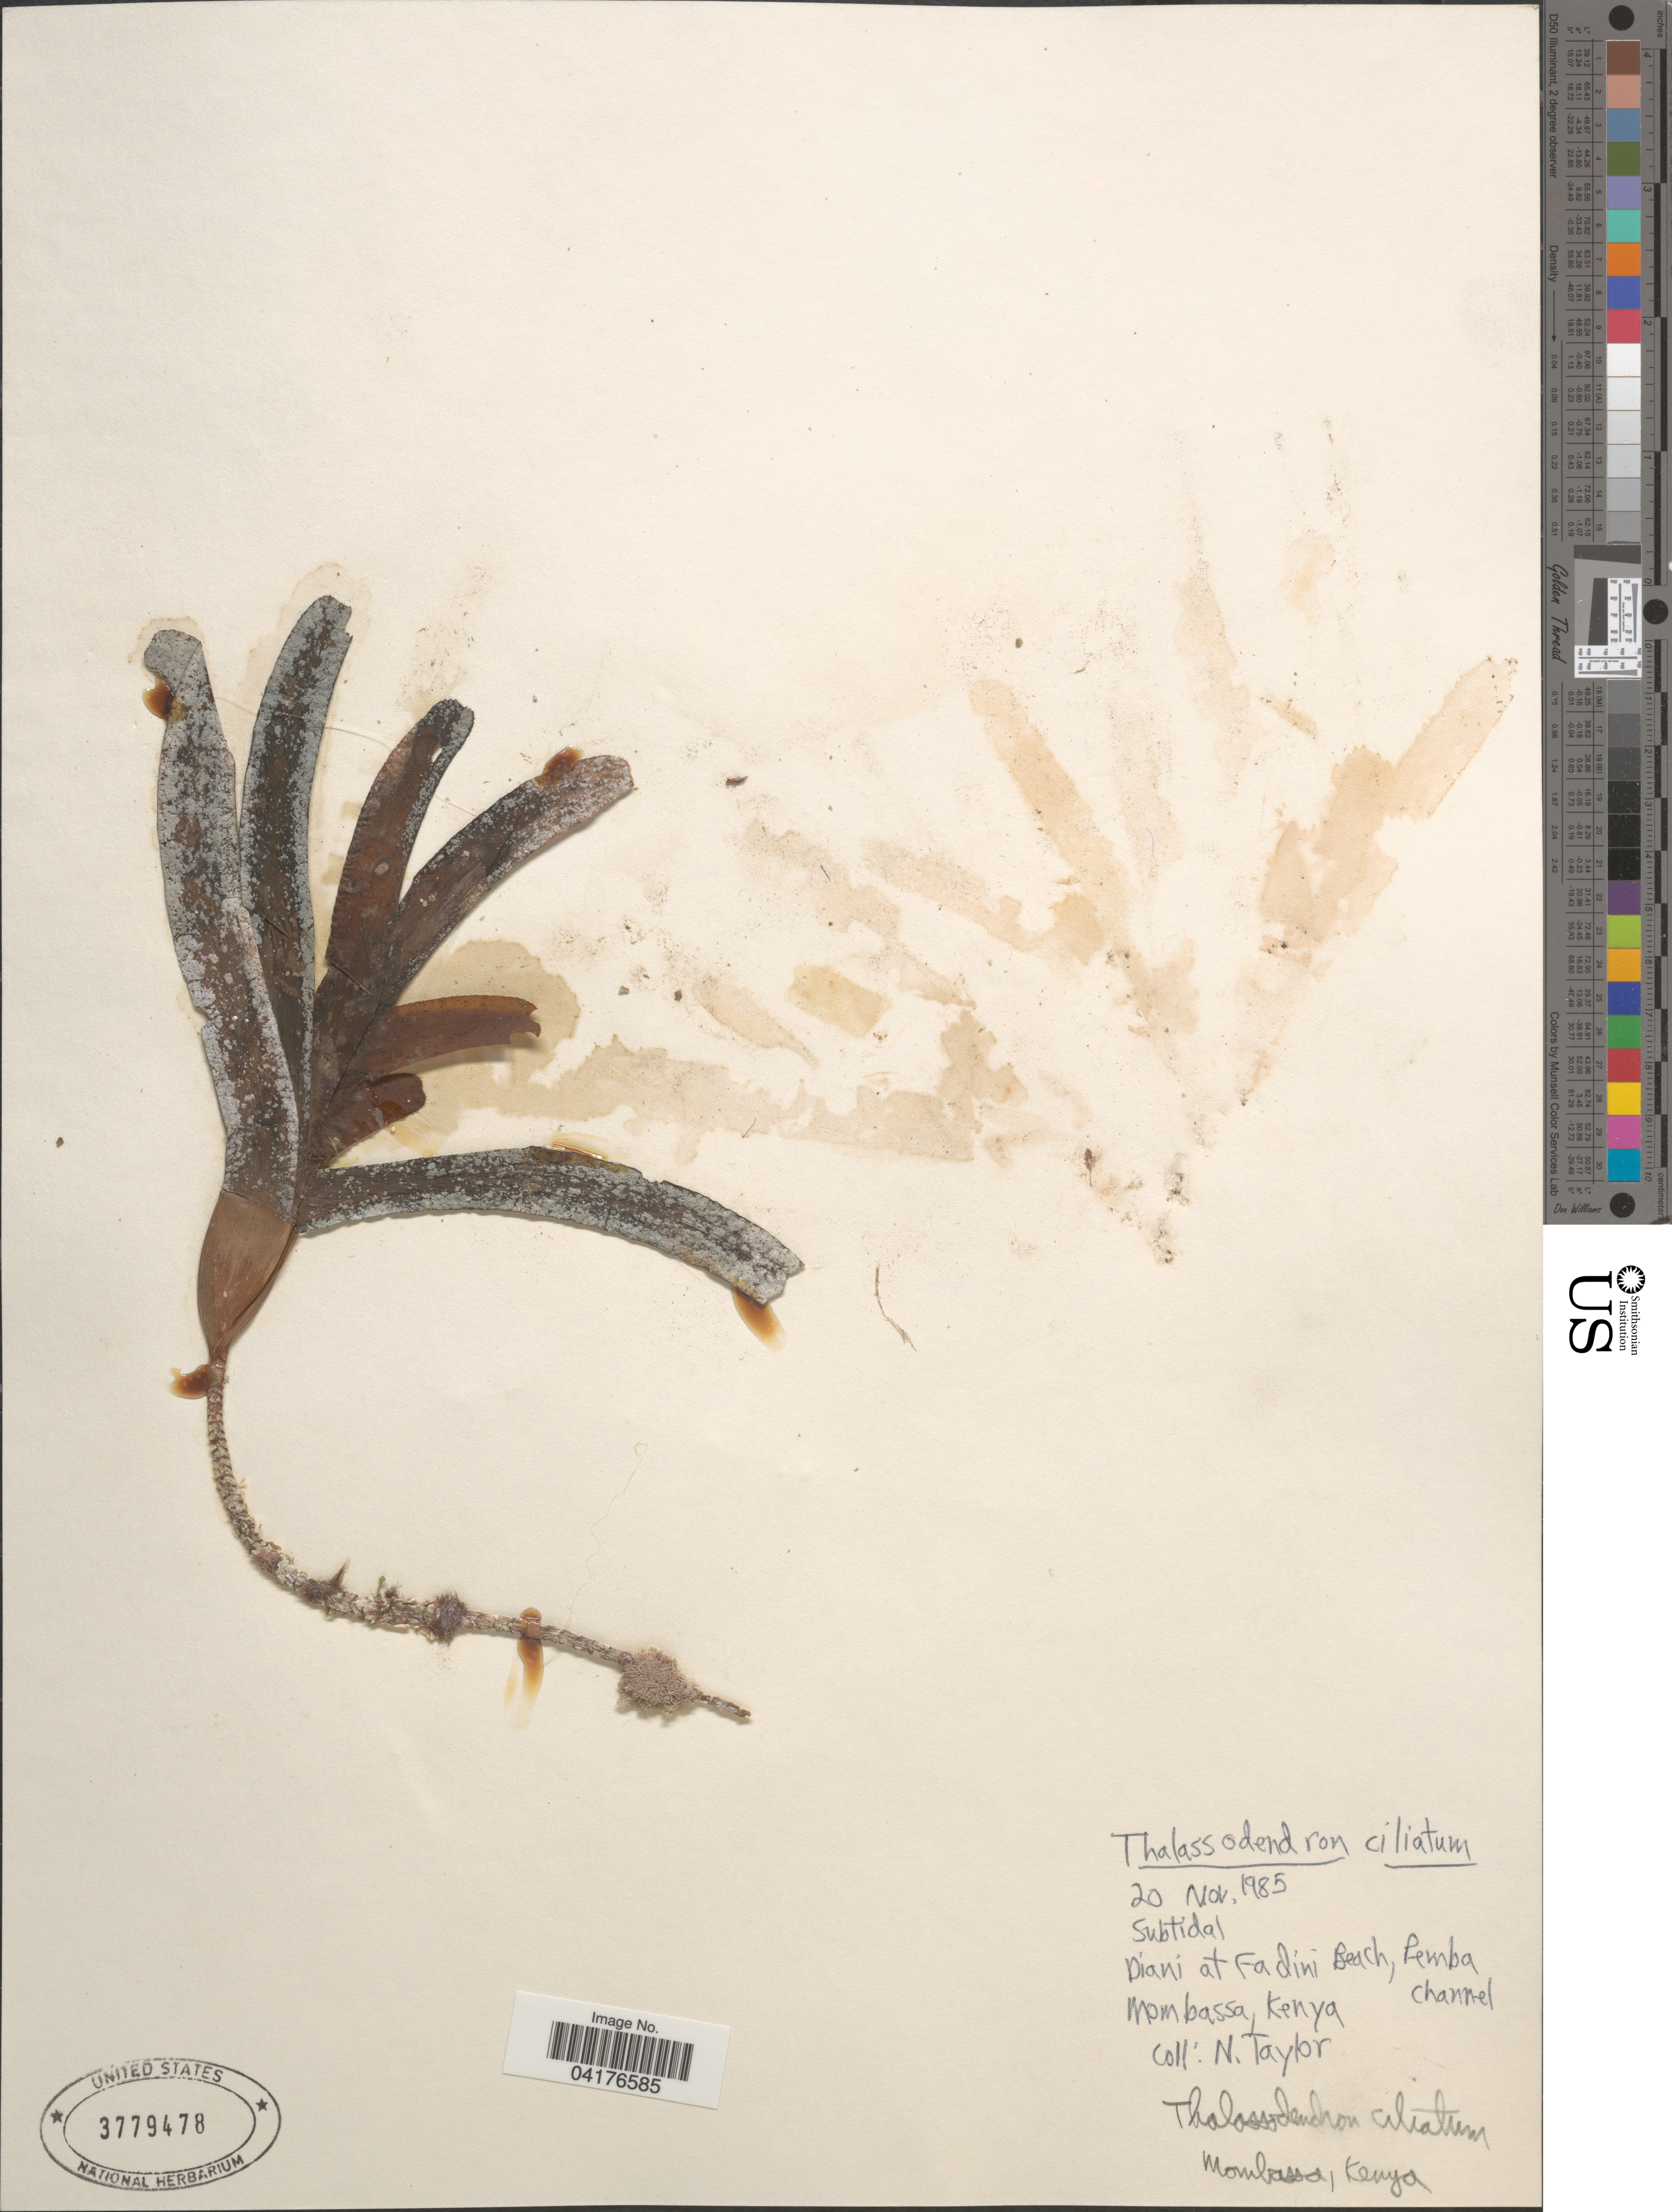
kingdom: Plantae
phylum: Tracheophyta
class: Liliopsida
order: Alismatales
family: Cymodoceaceae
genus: Thalassodendron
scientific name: Thalassodendron ciliatum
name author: (Forssk.) Hartog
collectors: N. Taylor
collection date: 1985-11-20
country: Kenya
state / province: Mombasa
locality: Diani at Fadini Beach, Pemba Channel.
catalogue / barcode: US 3779478